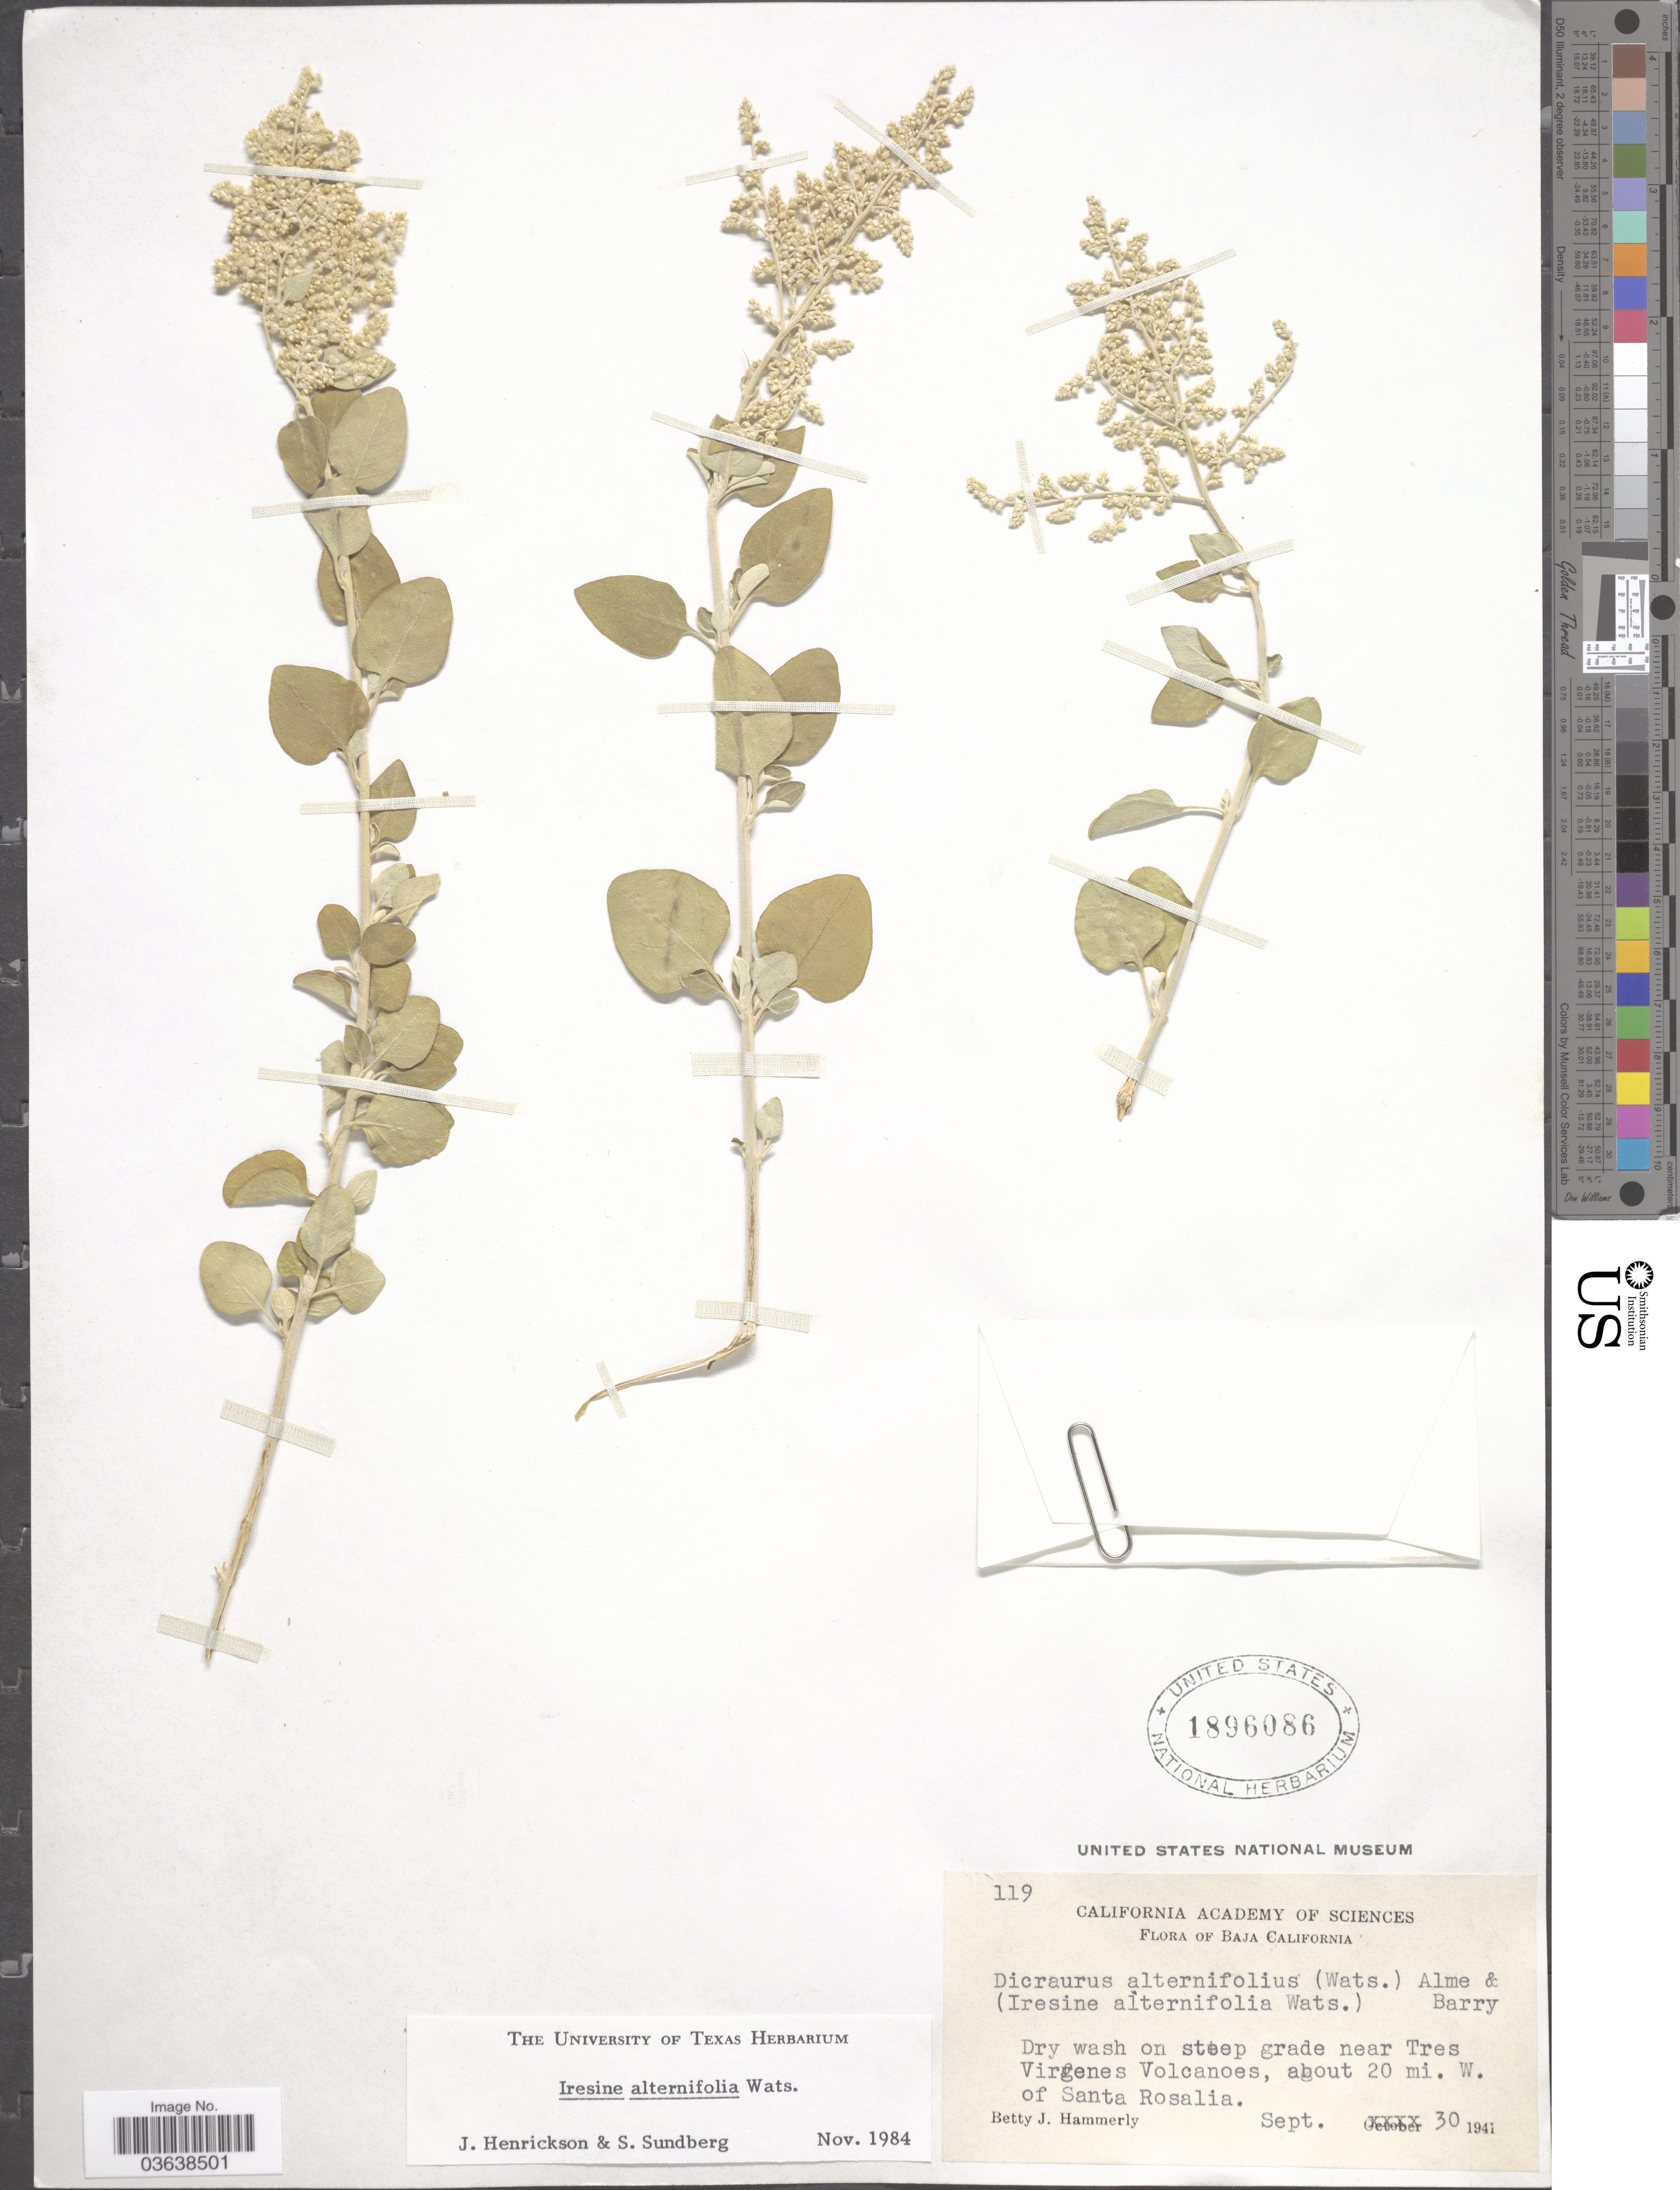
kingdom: Plantae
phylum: Tracheophyta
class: Magnoliopsida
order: Caryophyllales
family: Amaranthaceae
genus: Iresine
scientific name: Iresine alternifolia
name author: S. Watson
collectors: B. J. Hammerly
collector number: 119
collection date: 1941-09-30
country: Mexico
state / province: Baja California Sur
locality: Dry wash on steep grade near Tres Virgenes Volcanoes, about 20 mi. W. of Santa Rosalia.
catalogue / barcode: US 1896086